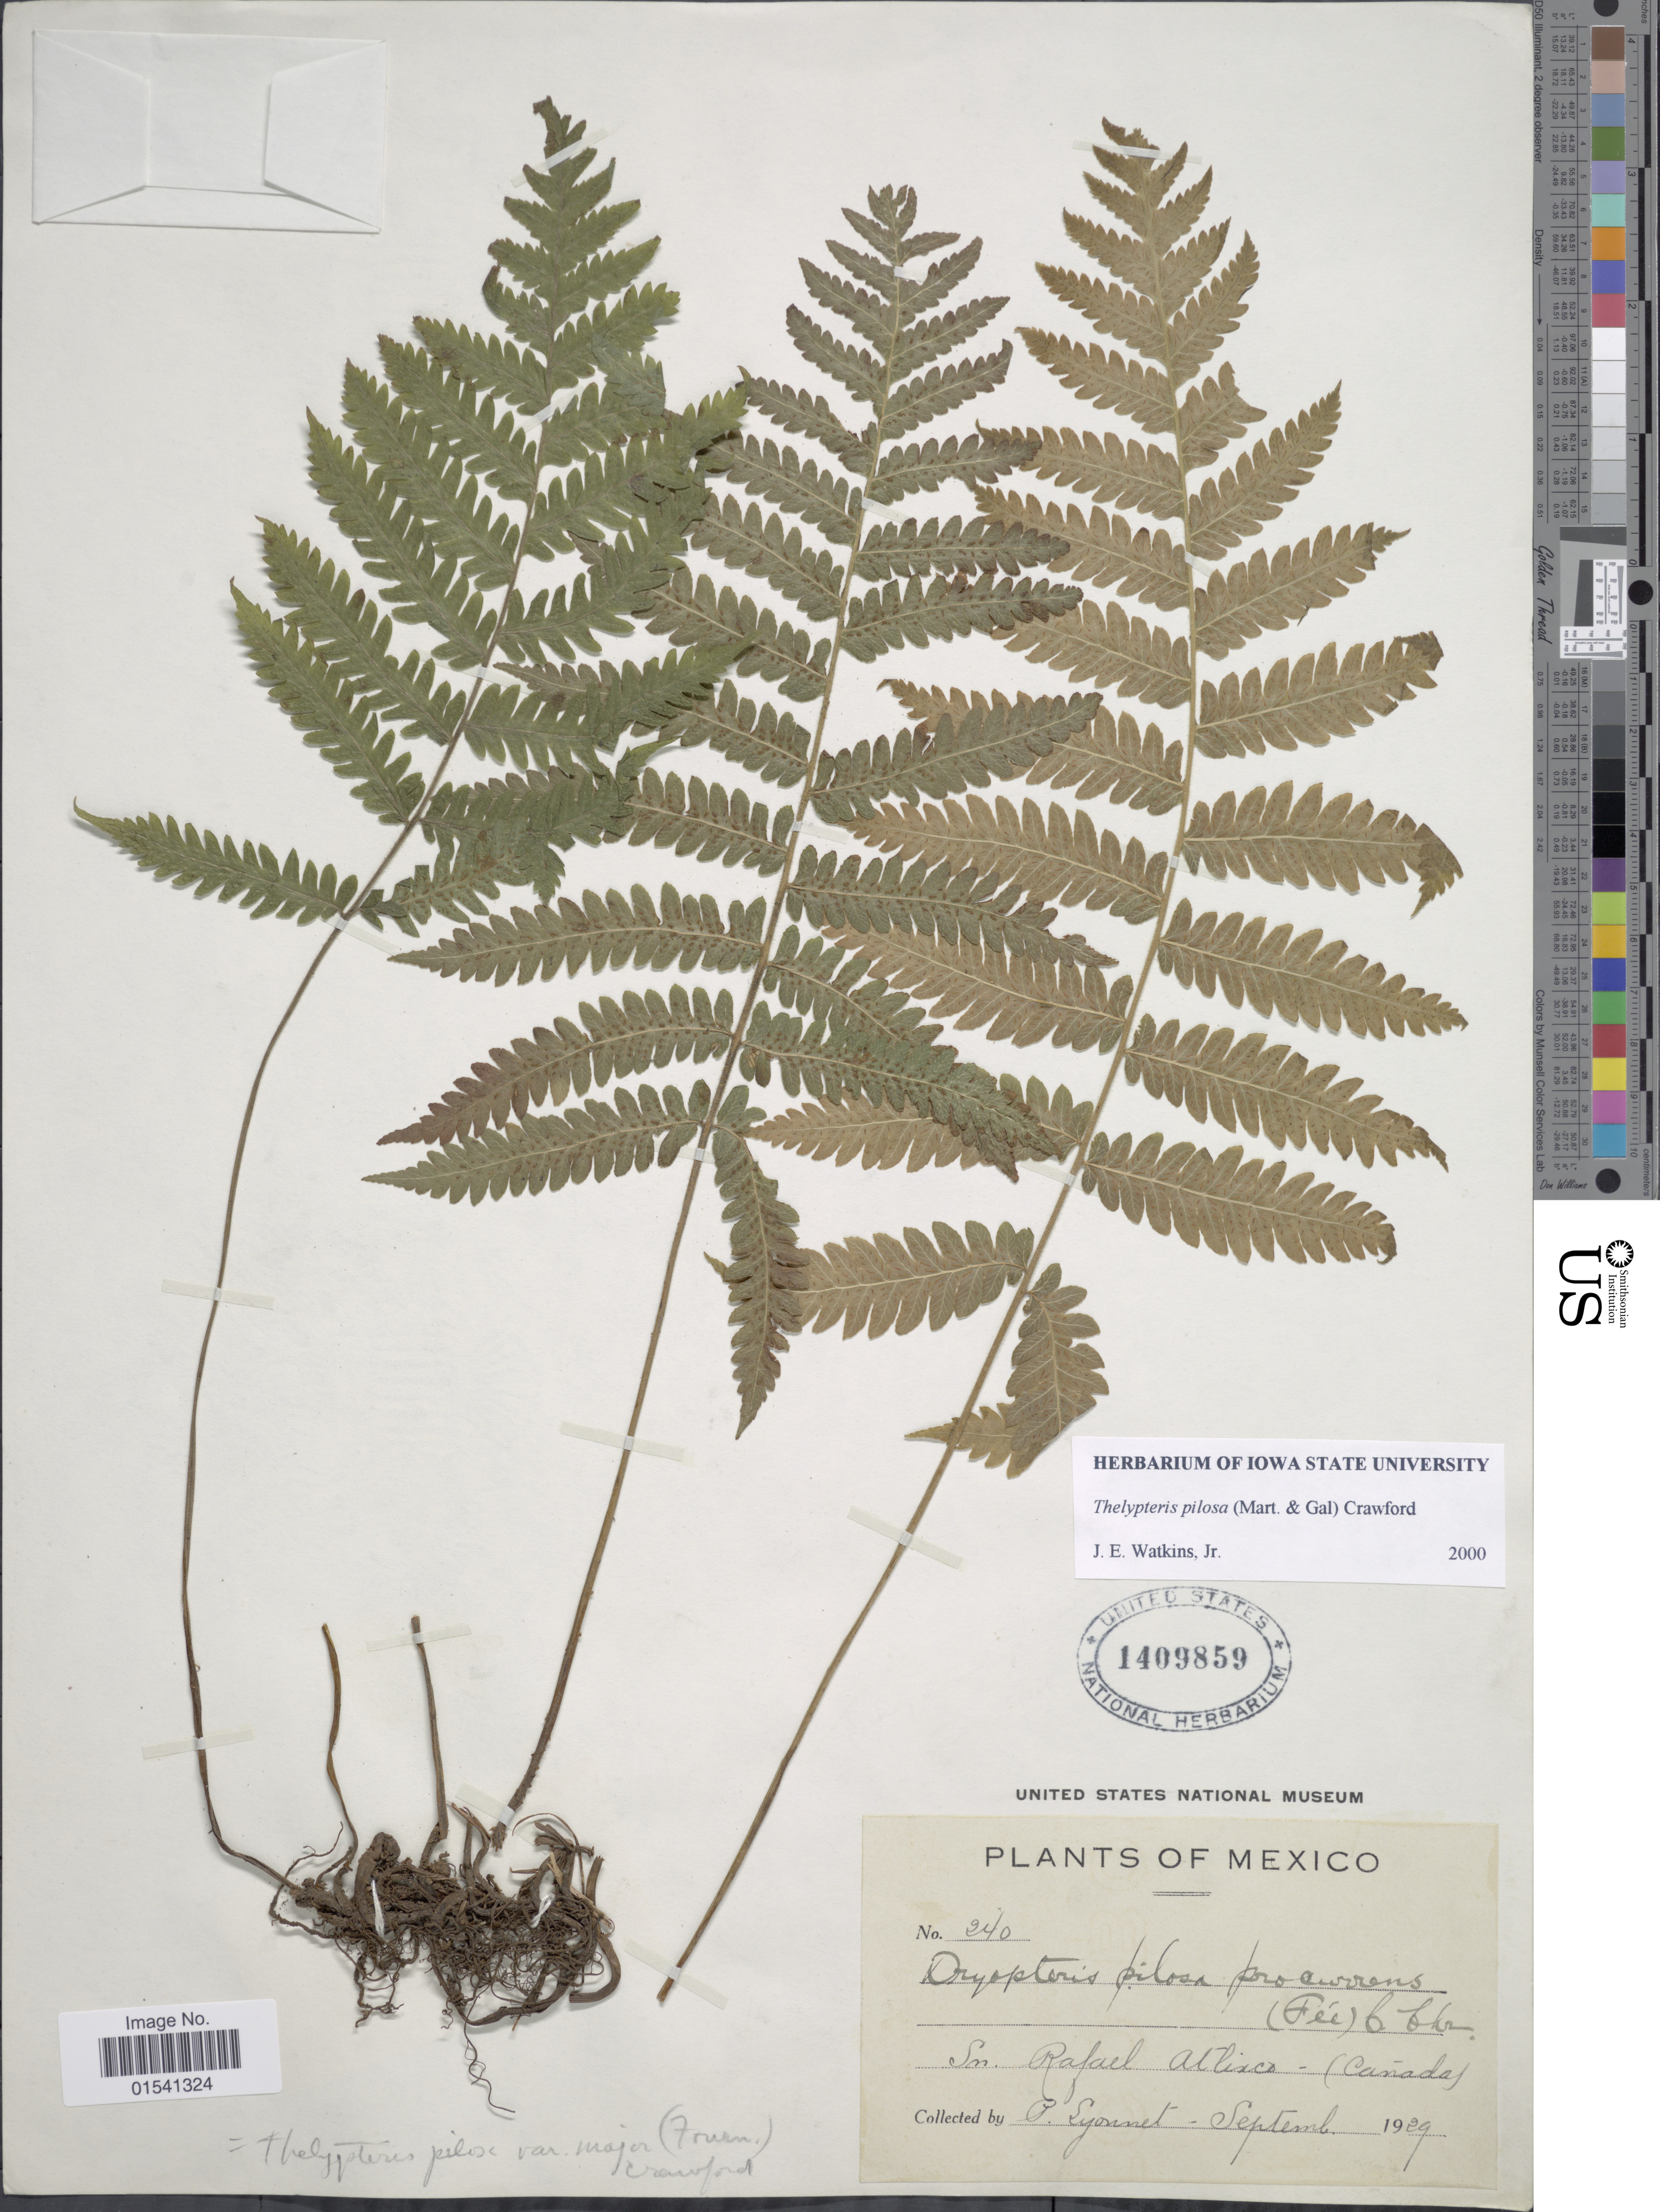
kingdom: Plantae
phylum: Tracheophyta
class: Polypodiopsida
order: Polypodiales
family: Thelypteridaceae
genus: Stegnogramma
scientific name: Stegnogramma pilosa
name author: (M. Martens & Galeotti) K. Iwats.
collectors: E. Lyonnet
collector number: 240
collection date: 1929-09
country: Mexico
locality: Sn Rafael Atlixco - (Canada)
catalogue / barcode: US 1409859